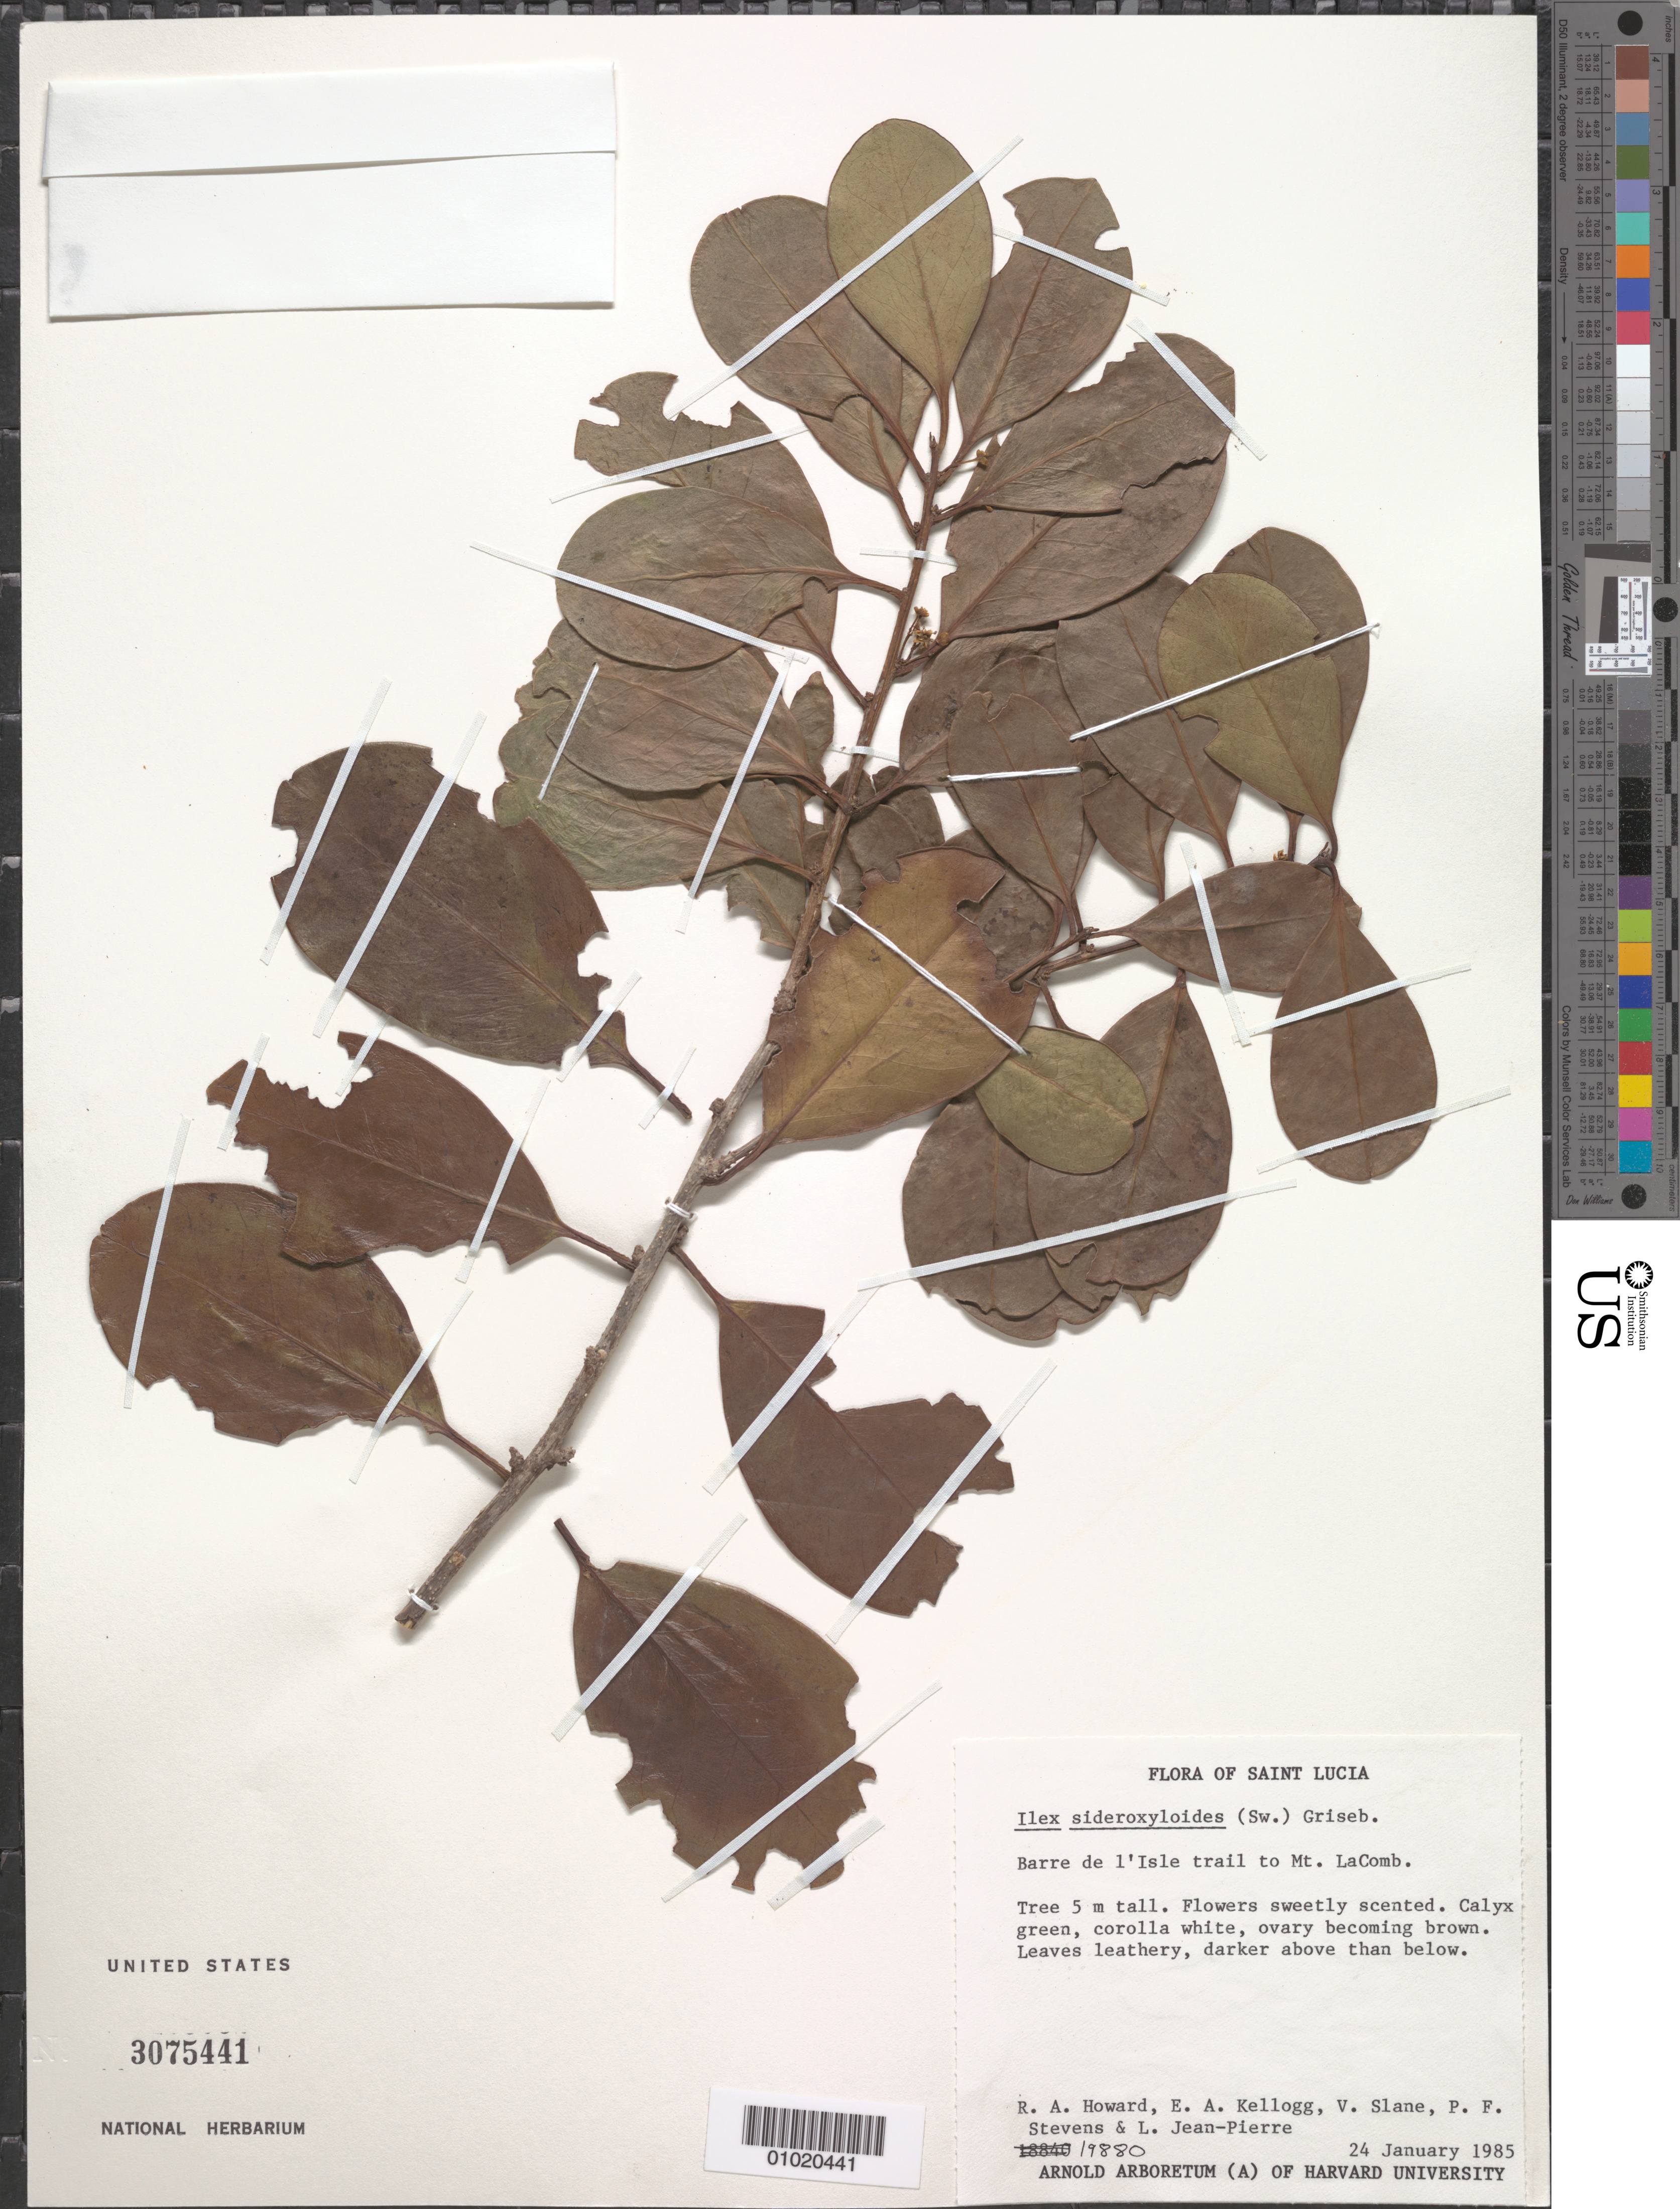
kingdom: Plantae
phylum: Tracheophyta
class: Magnoliopsida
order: Aquifoliales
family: Aquifoliaceae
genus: Ilex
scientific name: Ilex sideroxyloides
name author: (Sw.) Griseb.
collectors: R. A. Howard, E. A. Kellogg, V. Slane, P. F. Stevens & L. L. Jean-Pierre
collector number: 19880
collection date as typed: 24 Jan 1985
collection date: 1985-01-24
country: St. Lucia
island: St. Lucia I.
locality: Barre de l'Isle trail to Mt. LaComb.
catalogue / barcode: US 3075441